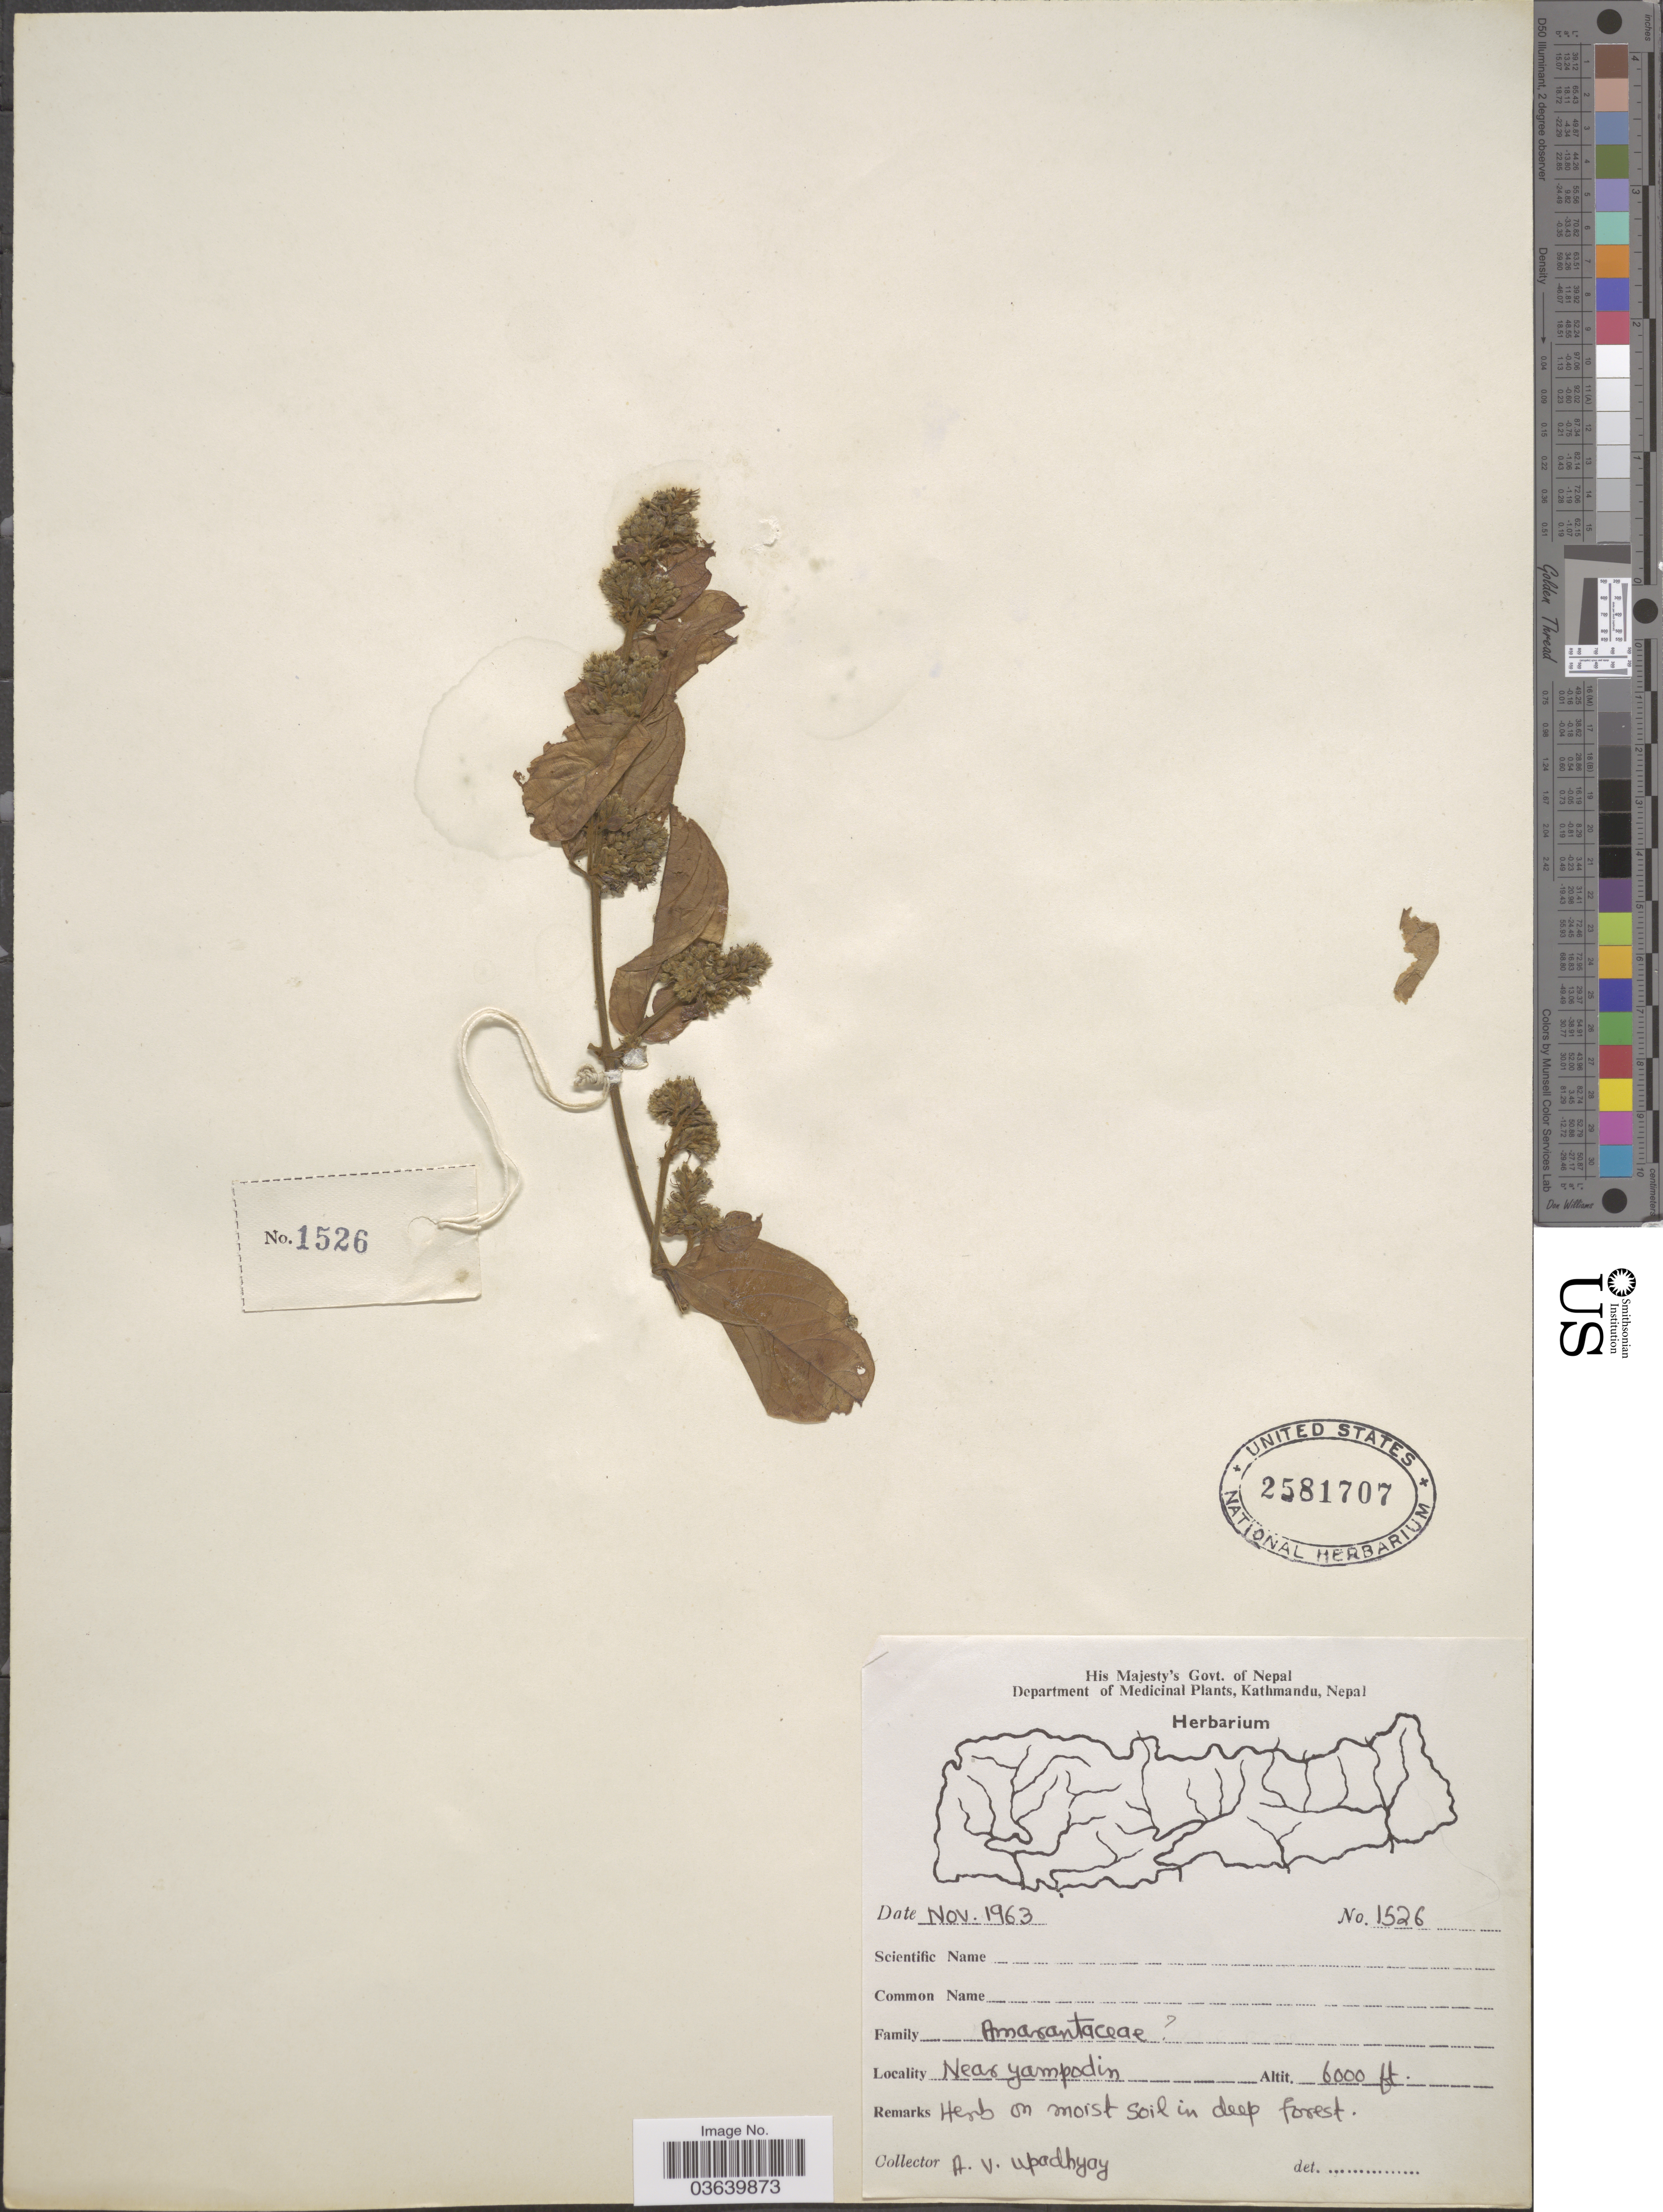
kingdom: Plantae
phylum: Tracheophyta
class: Magnoliopsida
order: Caryophyllales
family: Amaranthaceae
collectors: A. V. Upadhyay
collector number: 1526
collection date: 1963-11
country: Nepal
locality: Near Yampodin.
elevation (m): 1829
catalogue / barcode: US 2581707